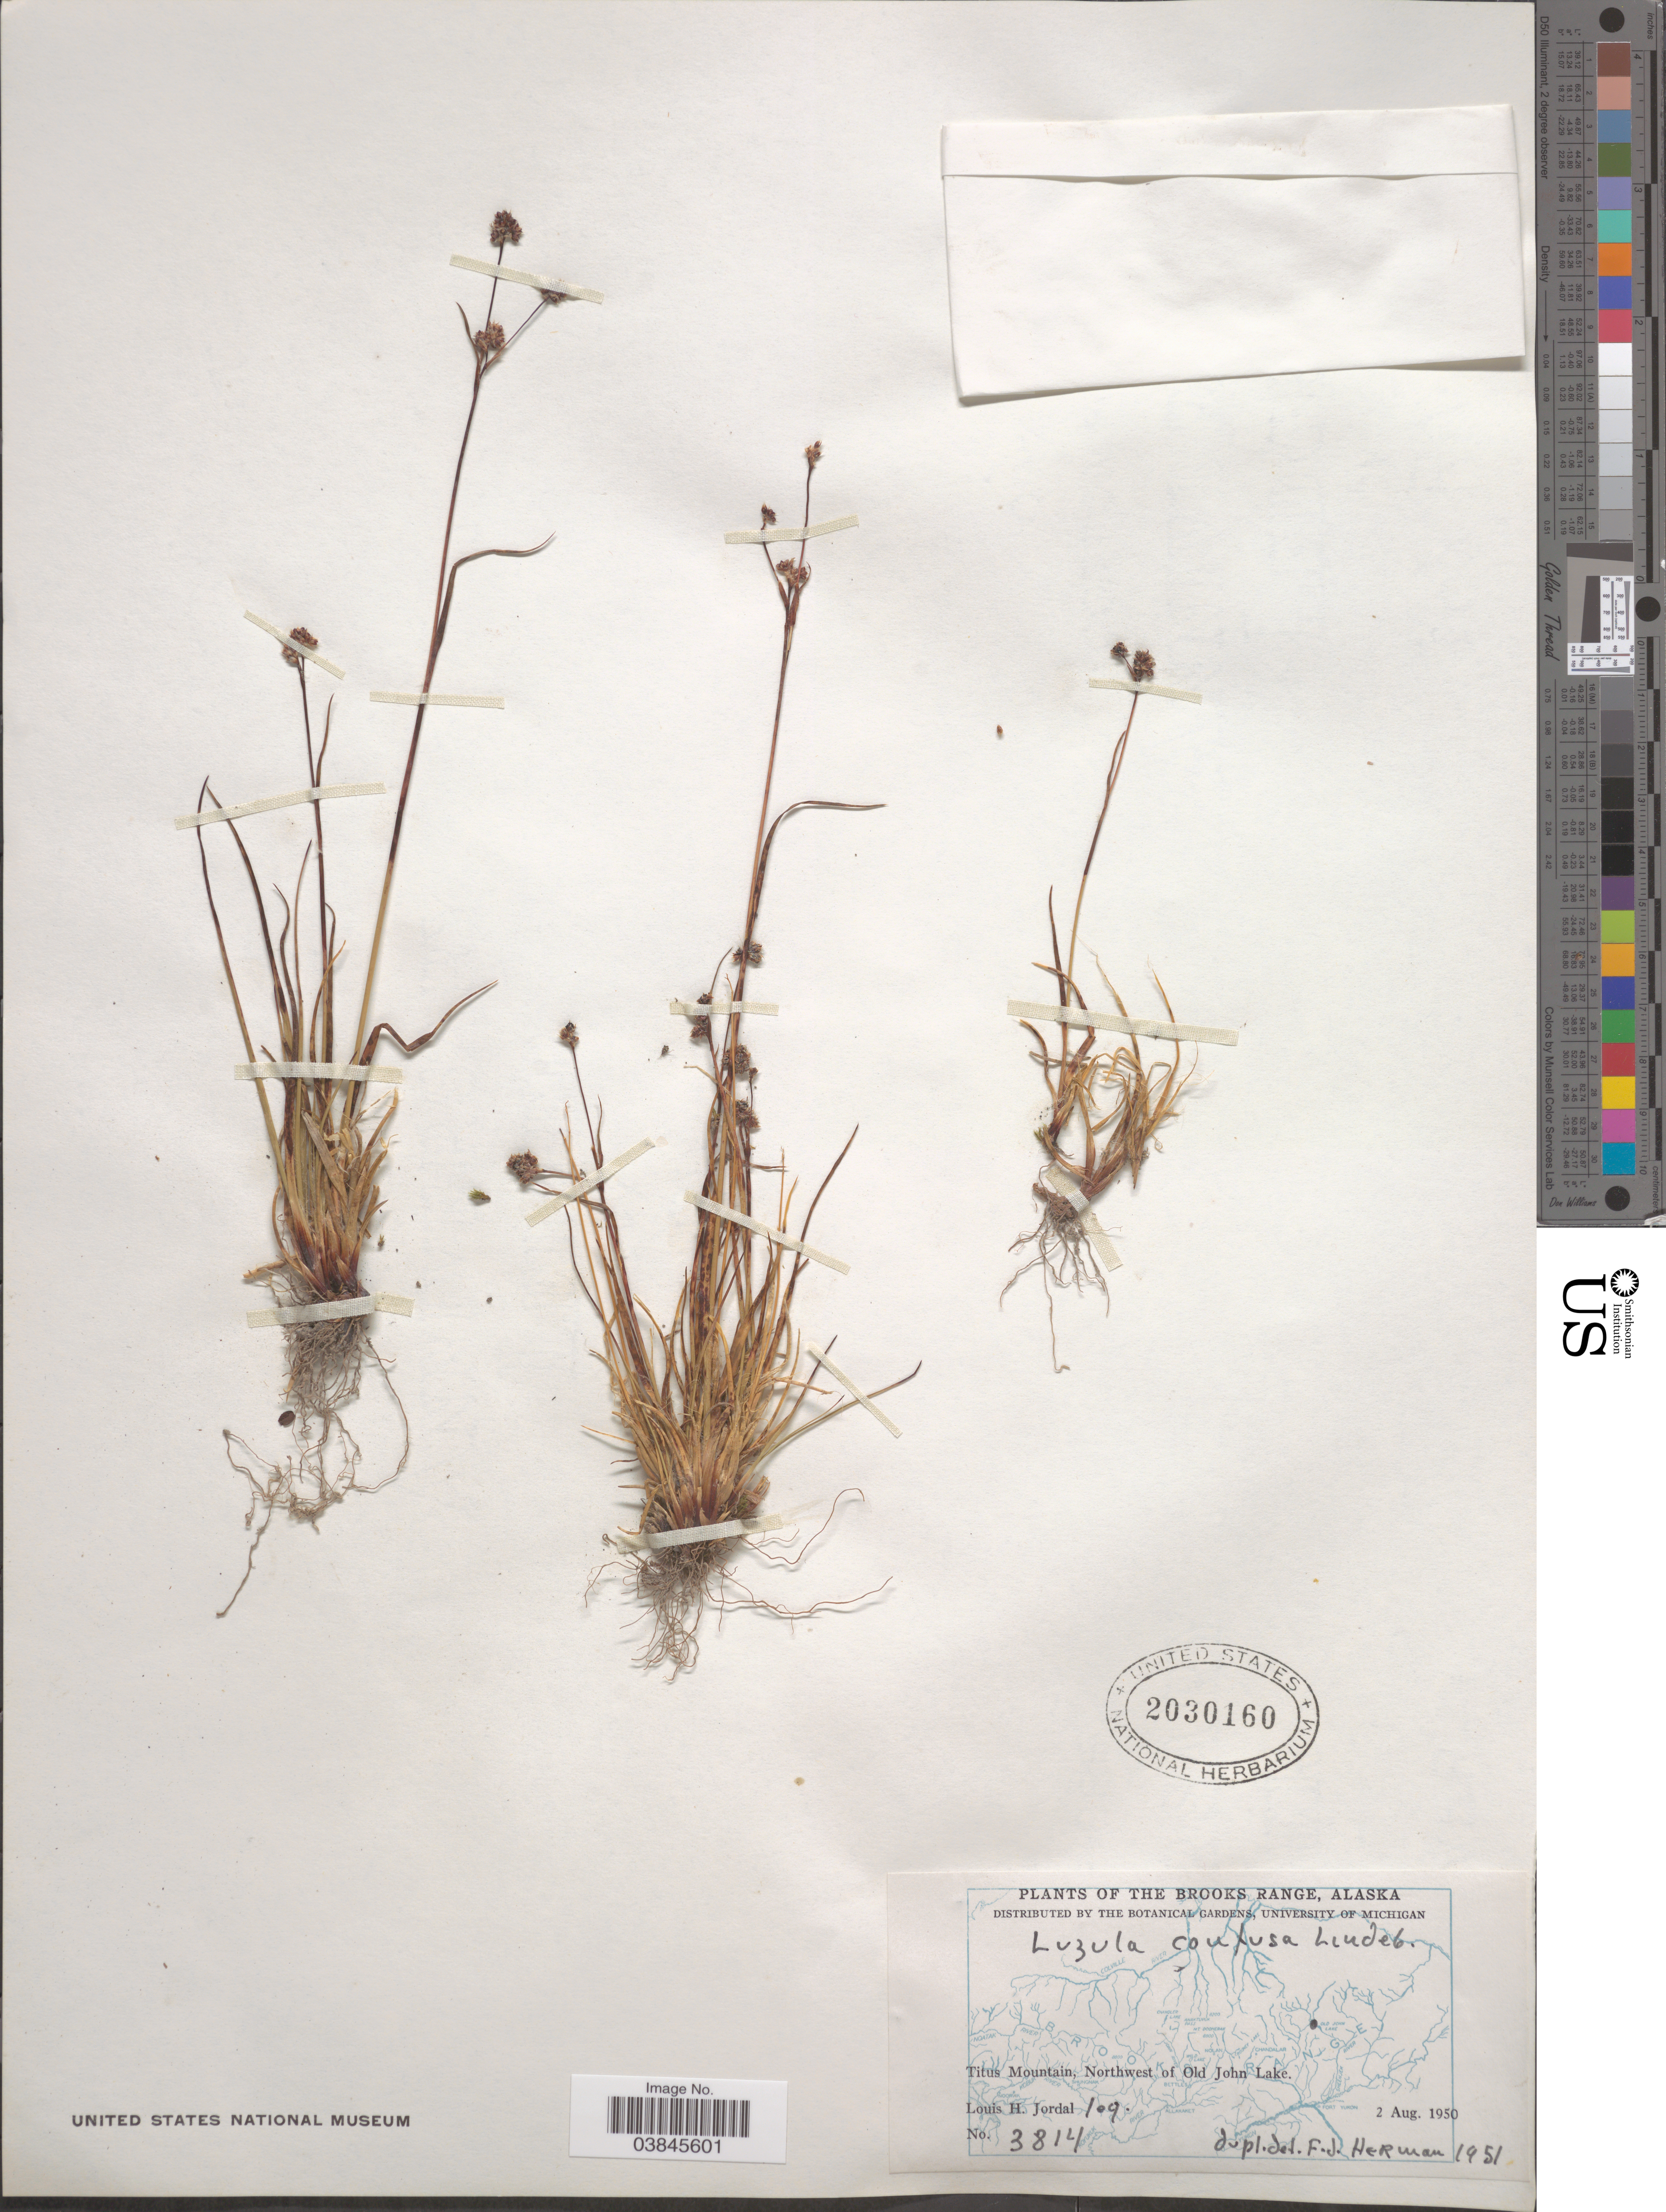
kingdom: Plantae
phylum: Tracheophyta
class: Liliopsida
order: Poales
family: Juncaceae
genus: Luzula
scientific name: Luzula confusa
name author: Lindeb.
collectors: L. Jordal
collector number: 3814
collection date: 1950-08-02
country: United States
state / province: Alaska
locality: Brooks Range. Titus Mountain, Northwest of Old John Lake.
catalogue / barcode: US 2030160